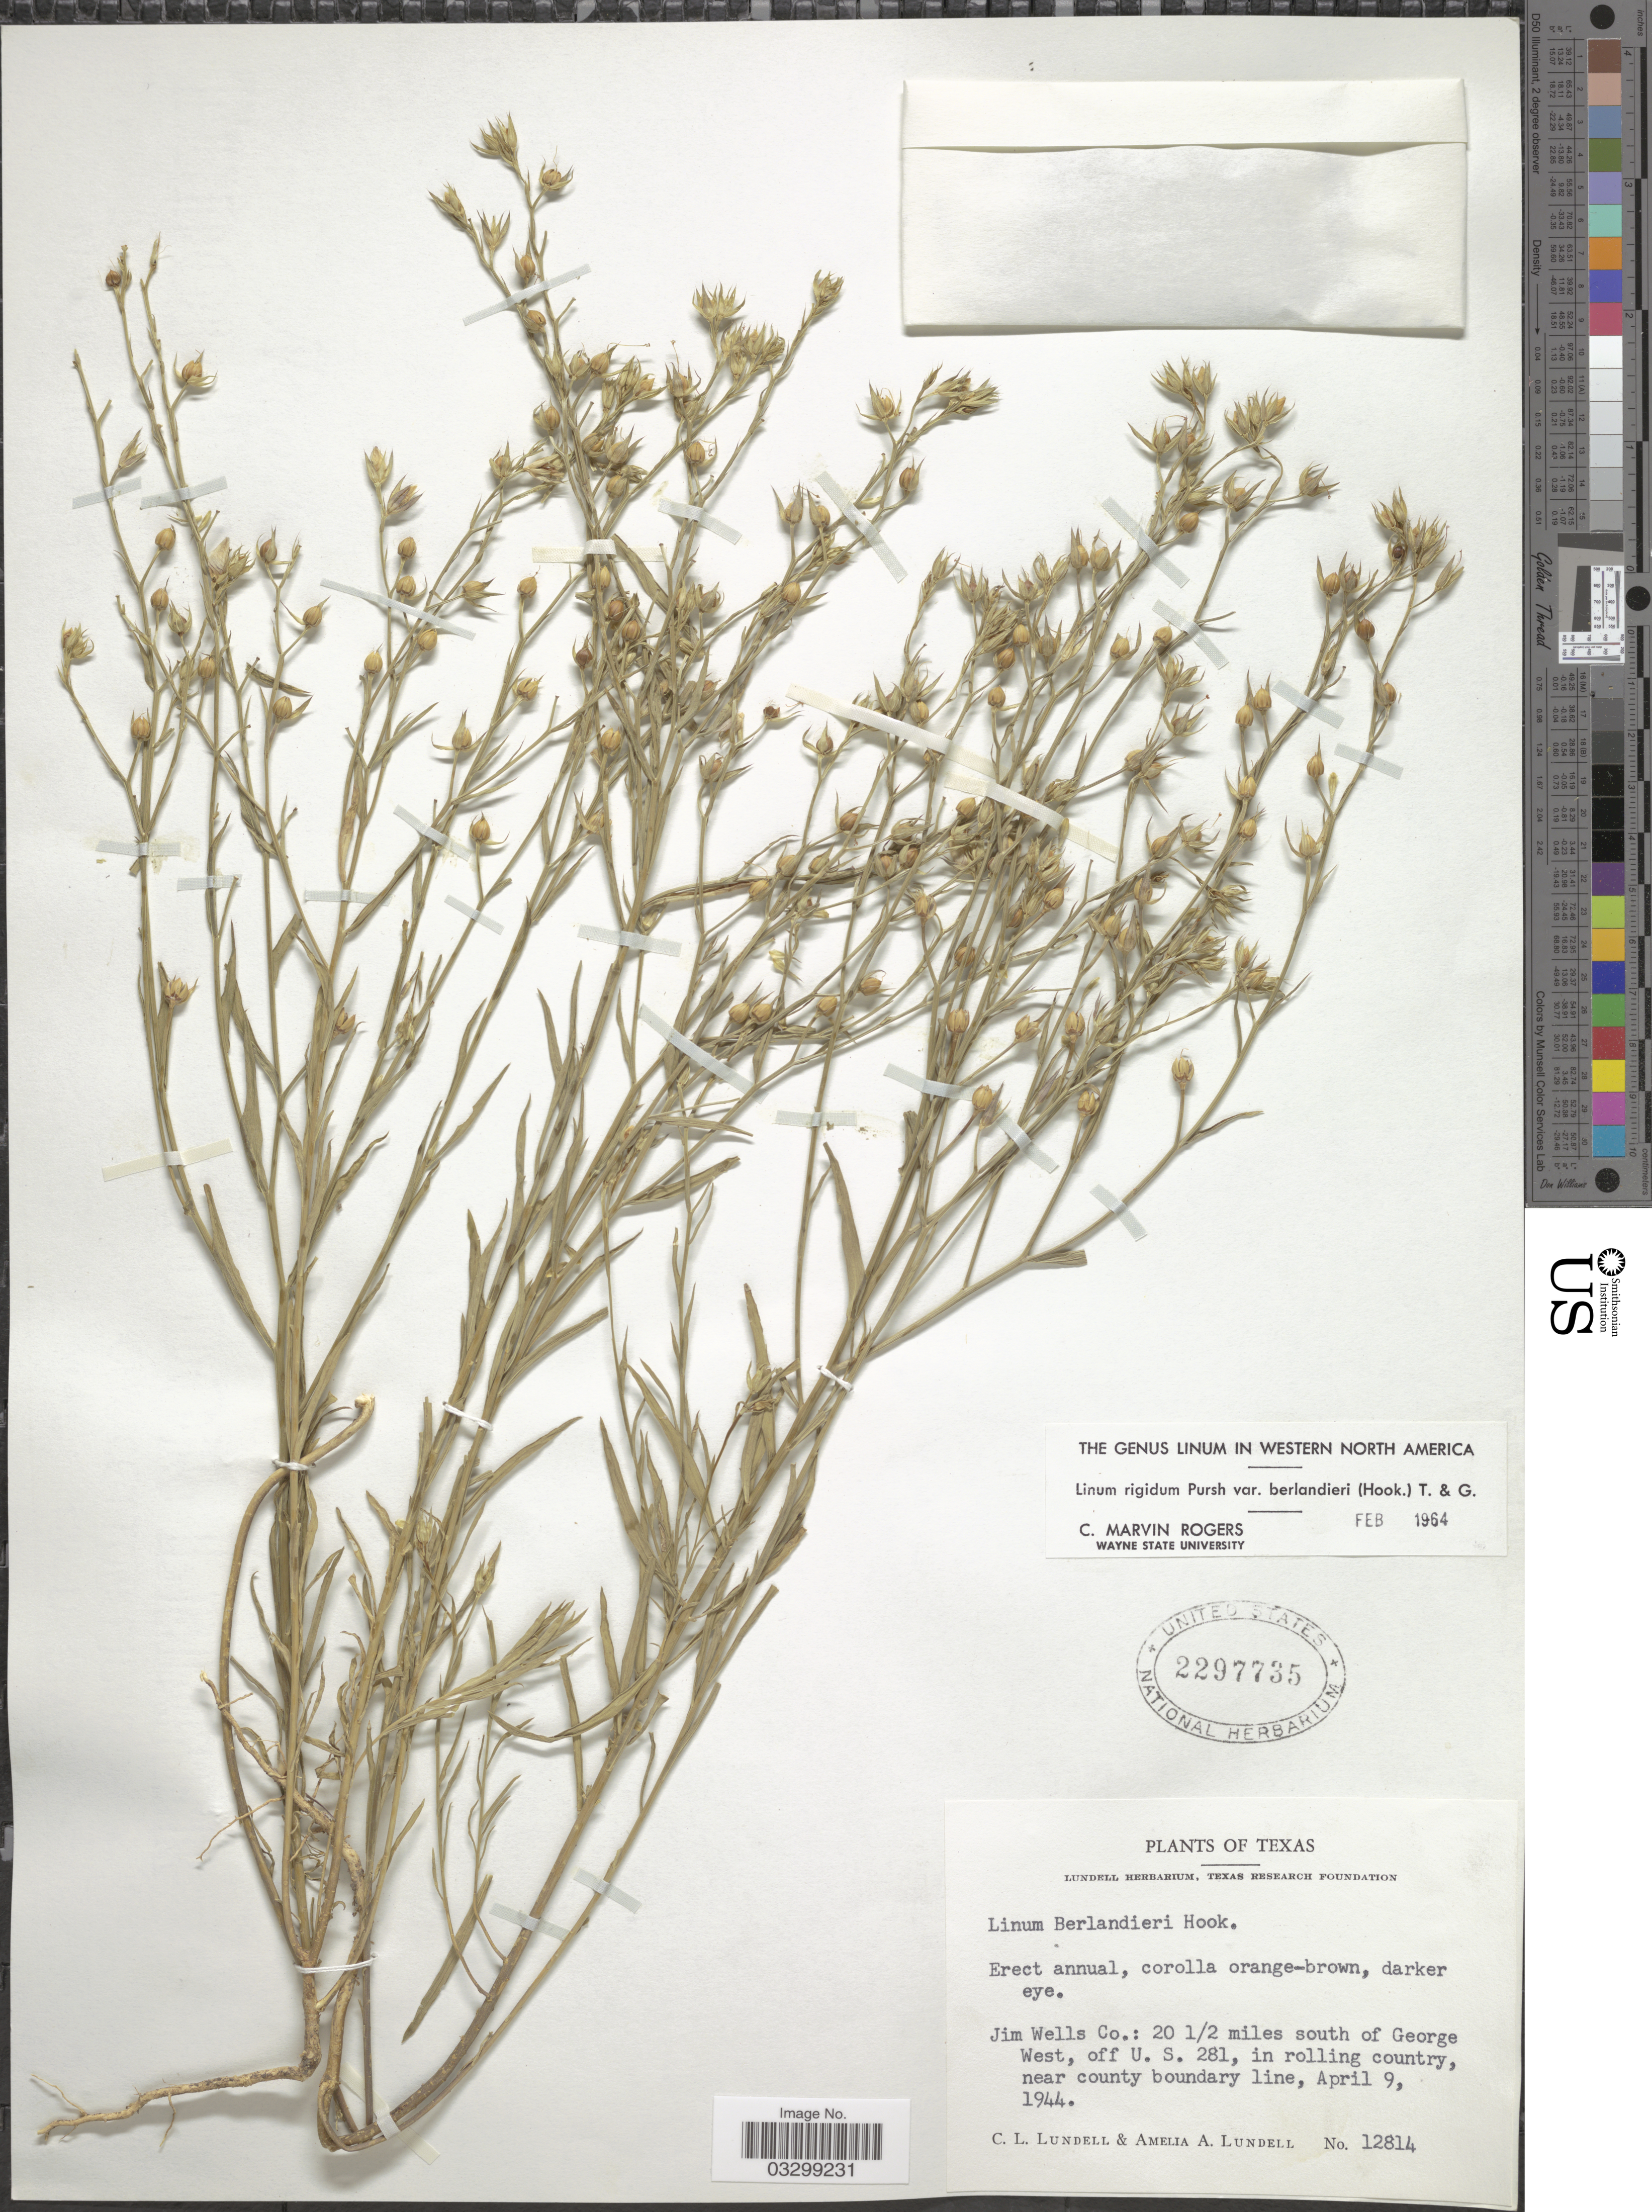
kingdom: Plantae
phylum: Tracheophyta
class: Magnoliopsida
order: Malpighiales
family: Linaceae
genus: Linum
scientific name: Linum rigidum var. berlandieri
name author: Pursh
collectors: C. L. Lundell & A. A. Lundell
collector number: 12814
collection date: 1944-04-09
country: United States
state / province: Texas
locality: Jim Wells Co.: 20 ½ miles south of George West, off U.S. 281, in rolling country, near county boundary line.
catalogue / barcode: US 2297735